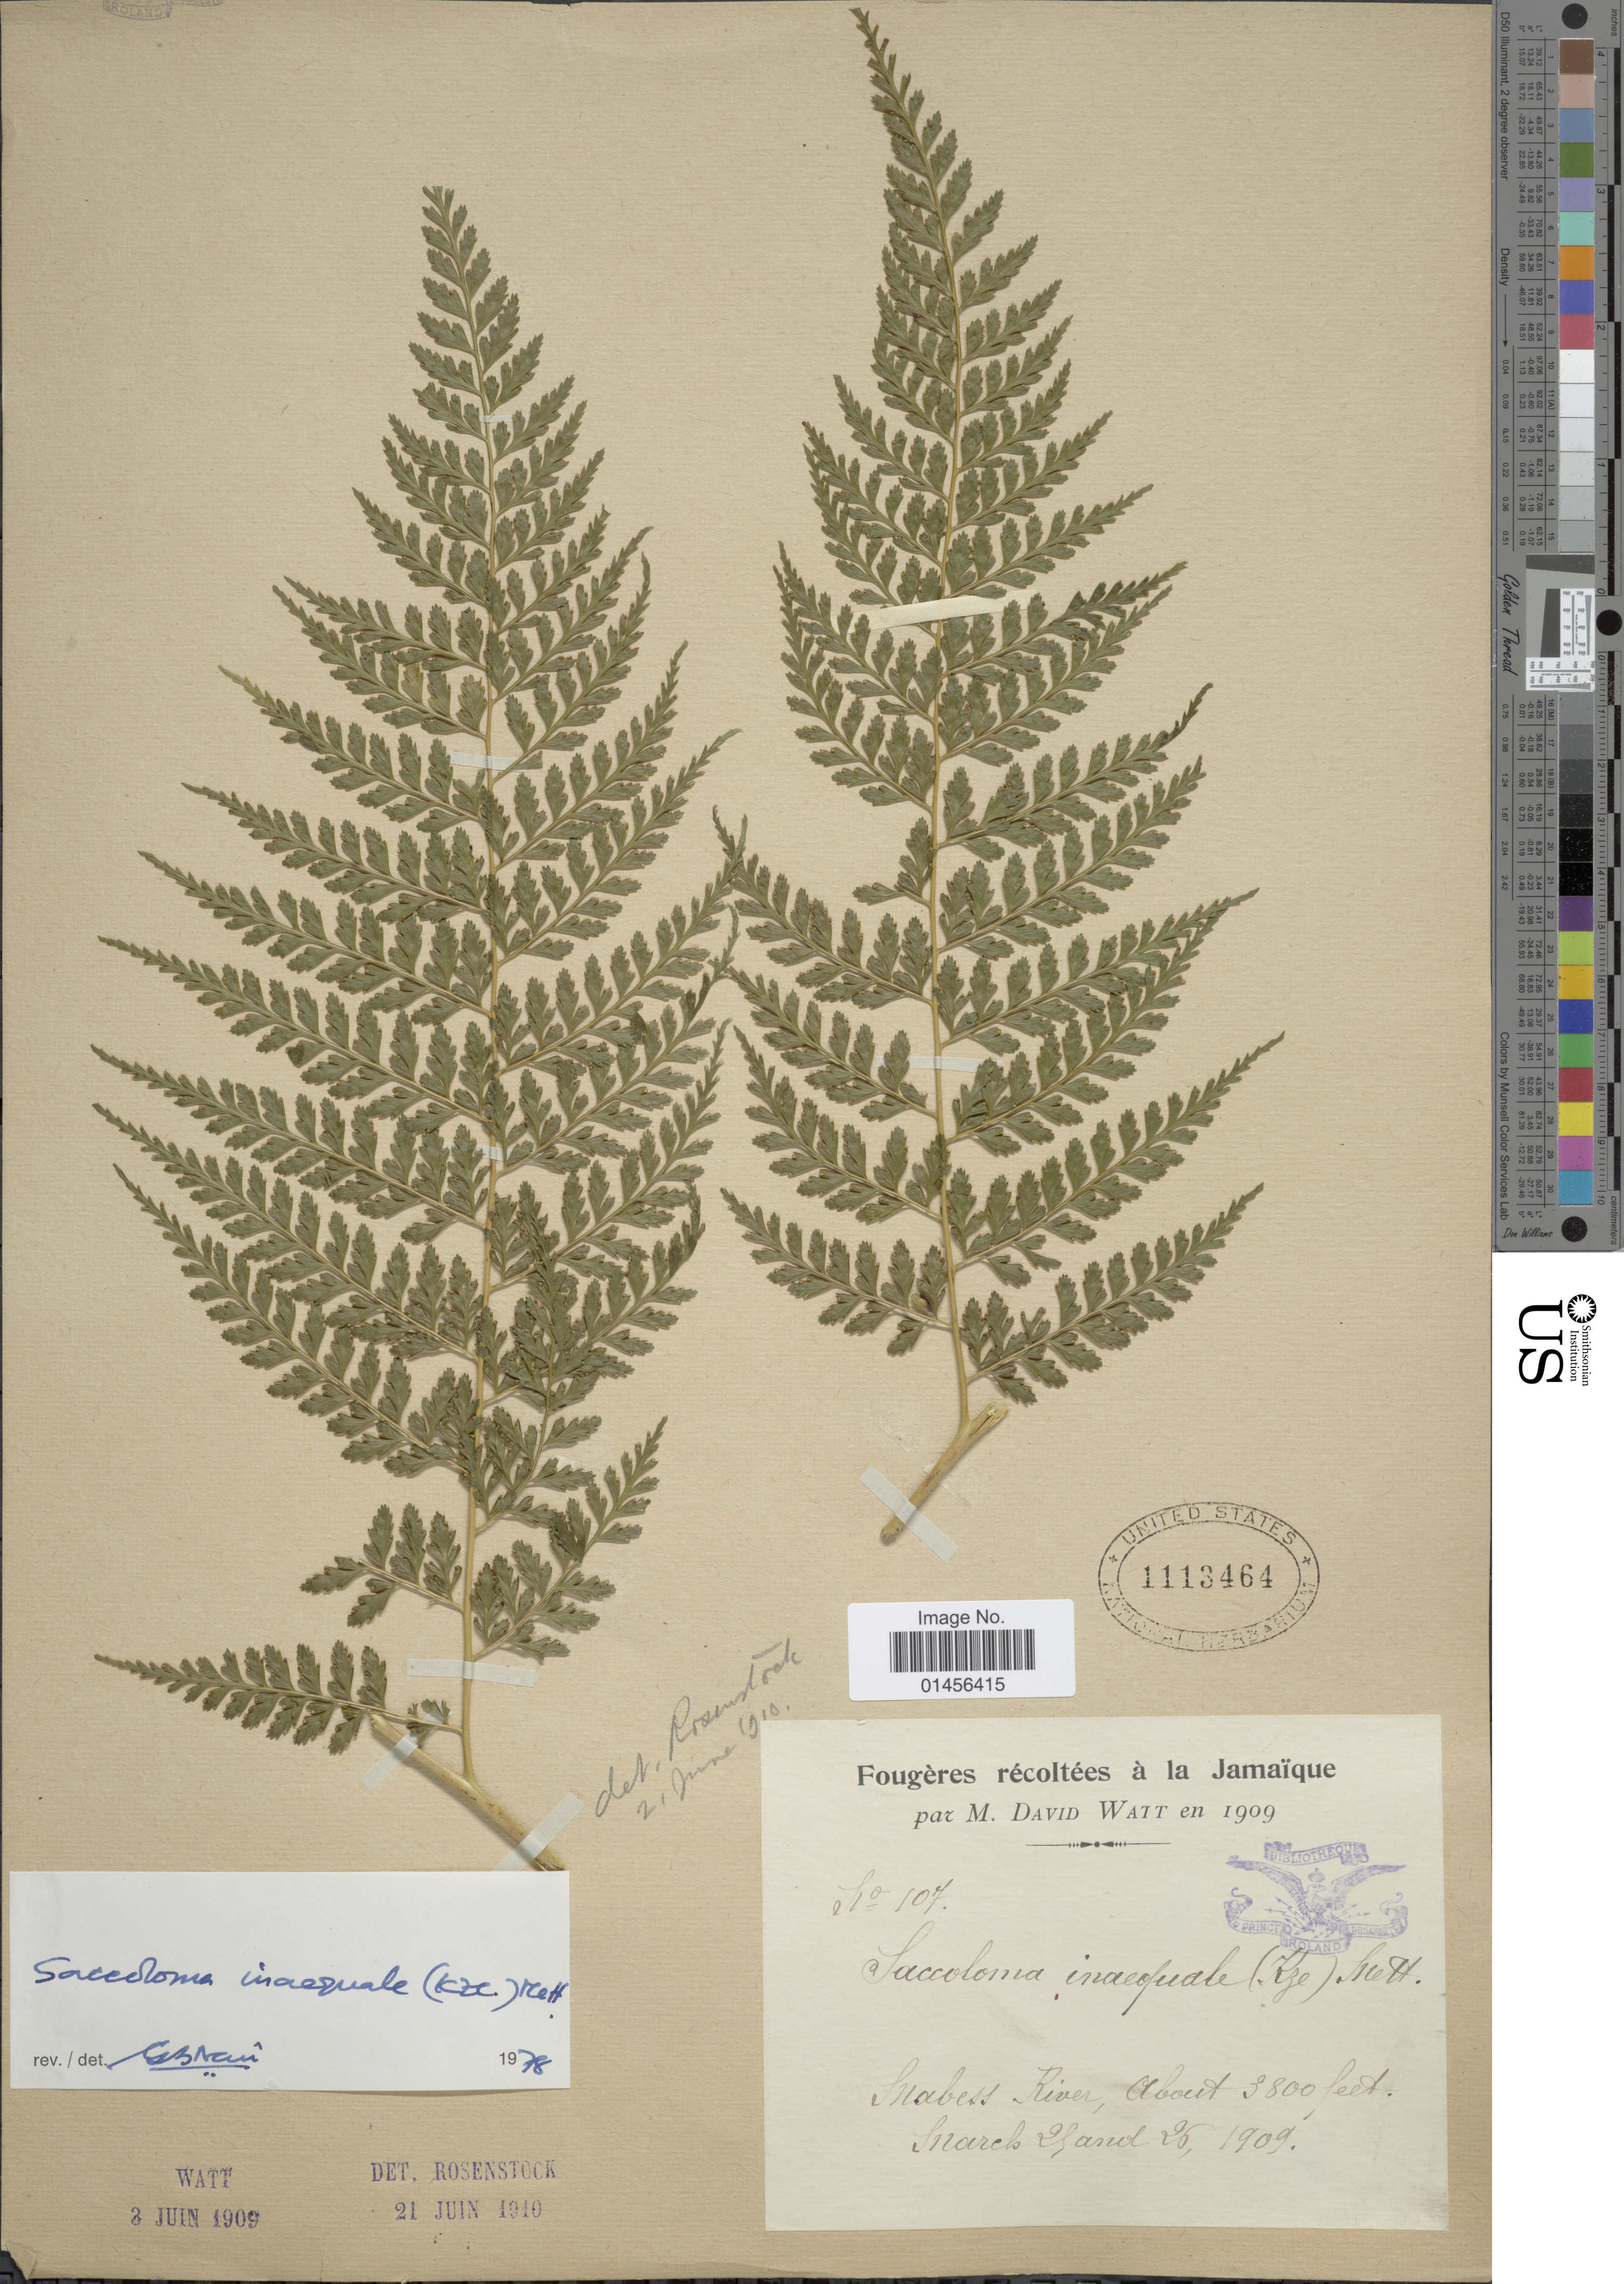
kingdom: Plantae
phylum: Tracheophyta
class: Polypodiopsida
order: Polypodiales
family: Saccolomataceae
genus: Saccoloma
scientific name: Saccoloma inaequale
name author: (Kunze) Mett.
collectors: M. Watt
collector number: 107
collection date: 1909-03-26/1909-03-29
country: Jamaica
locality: Mabess River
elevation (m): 1158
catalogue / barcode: US 1113464